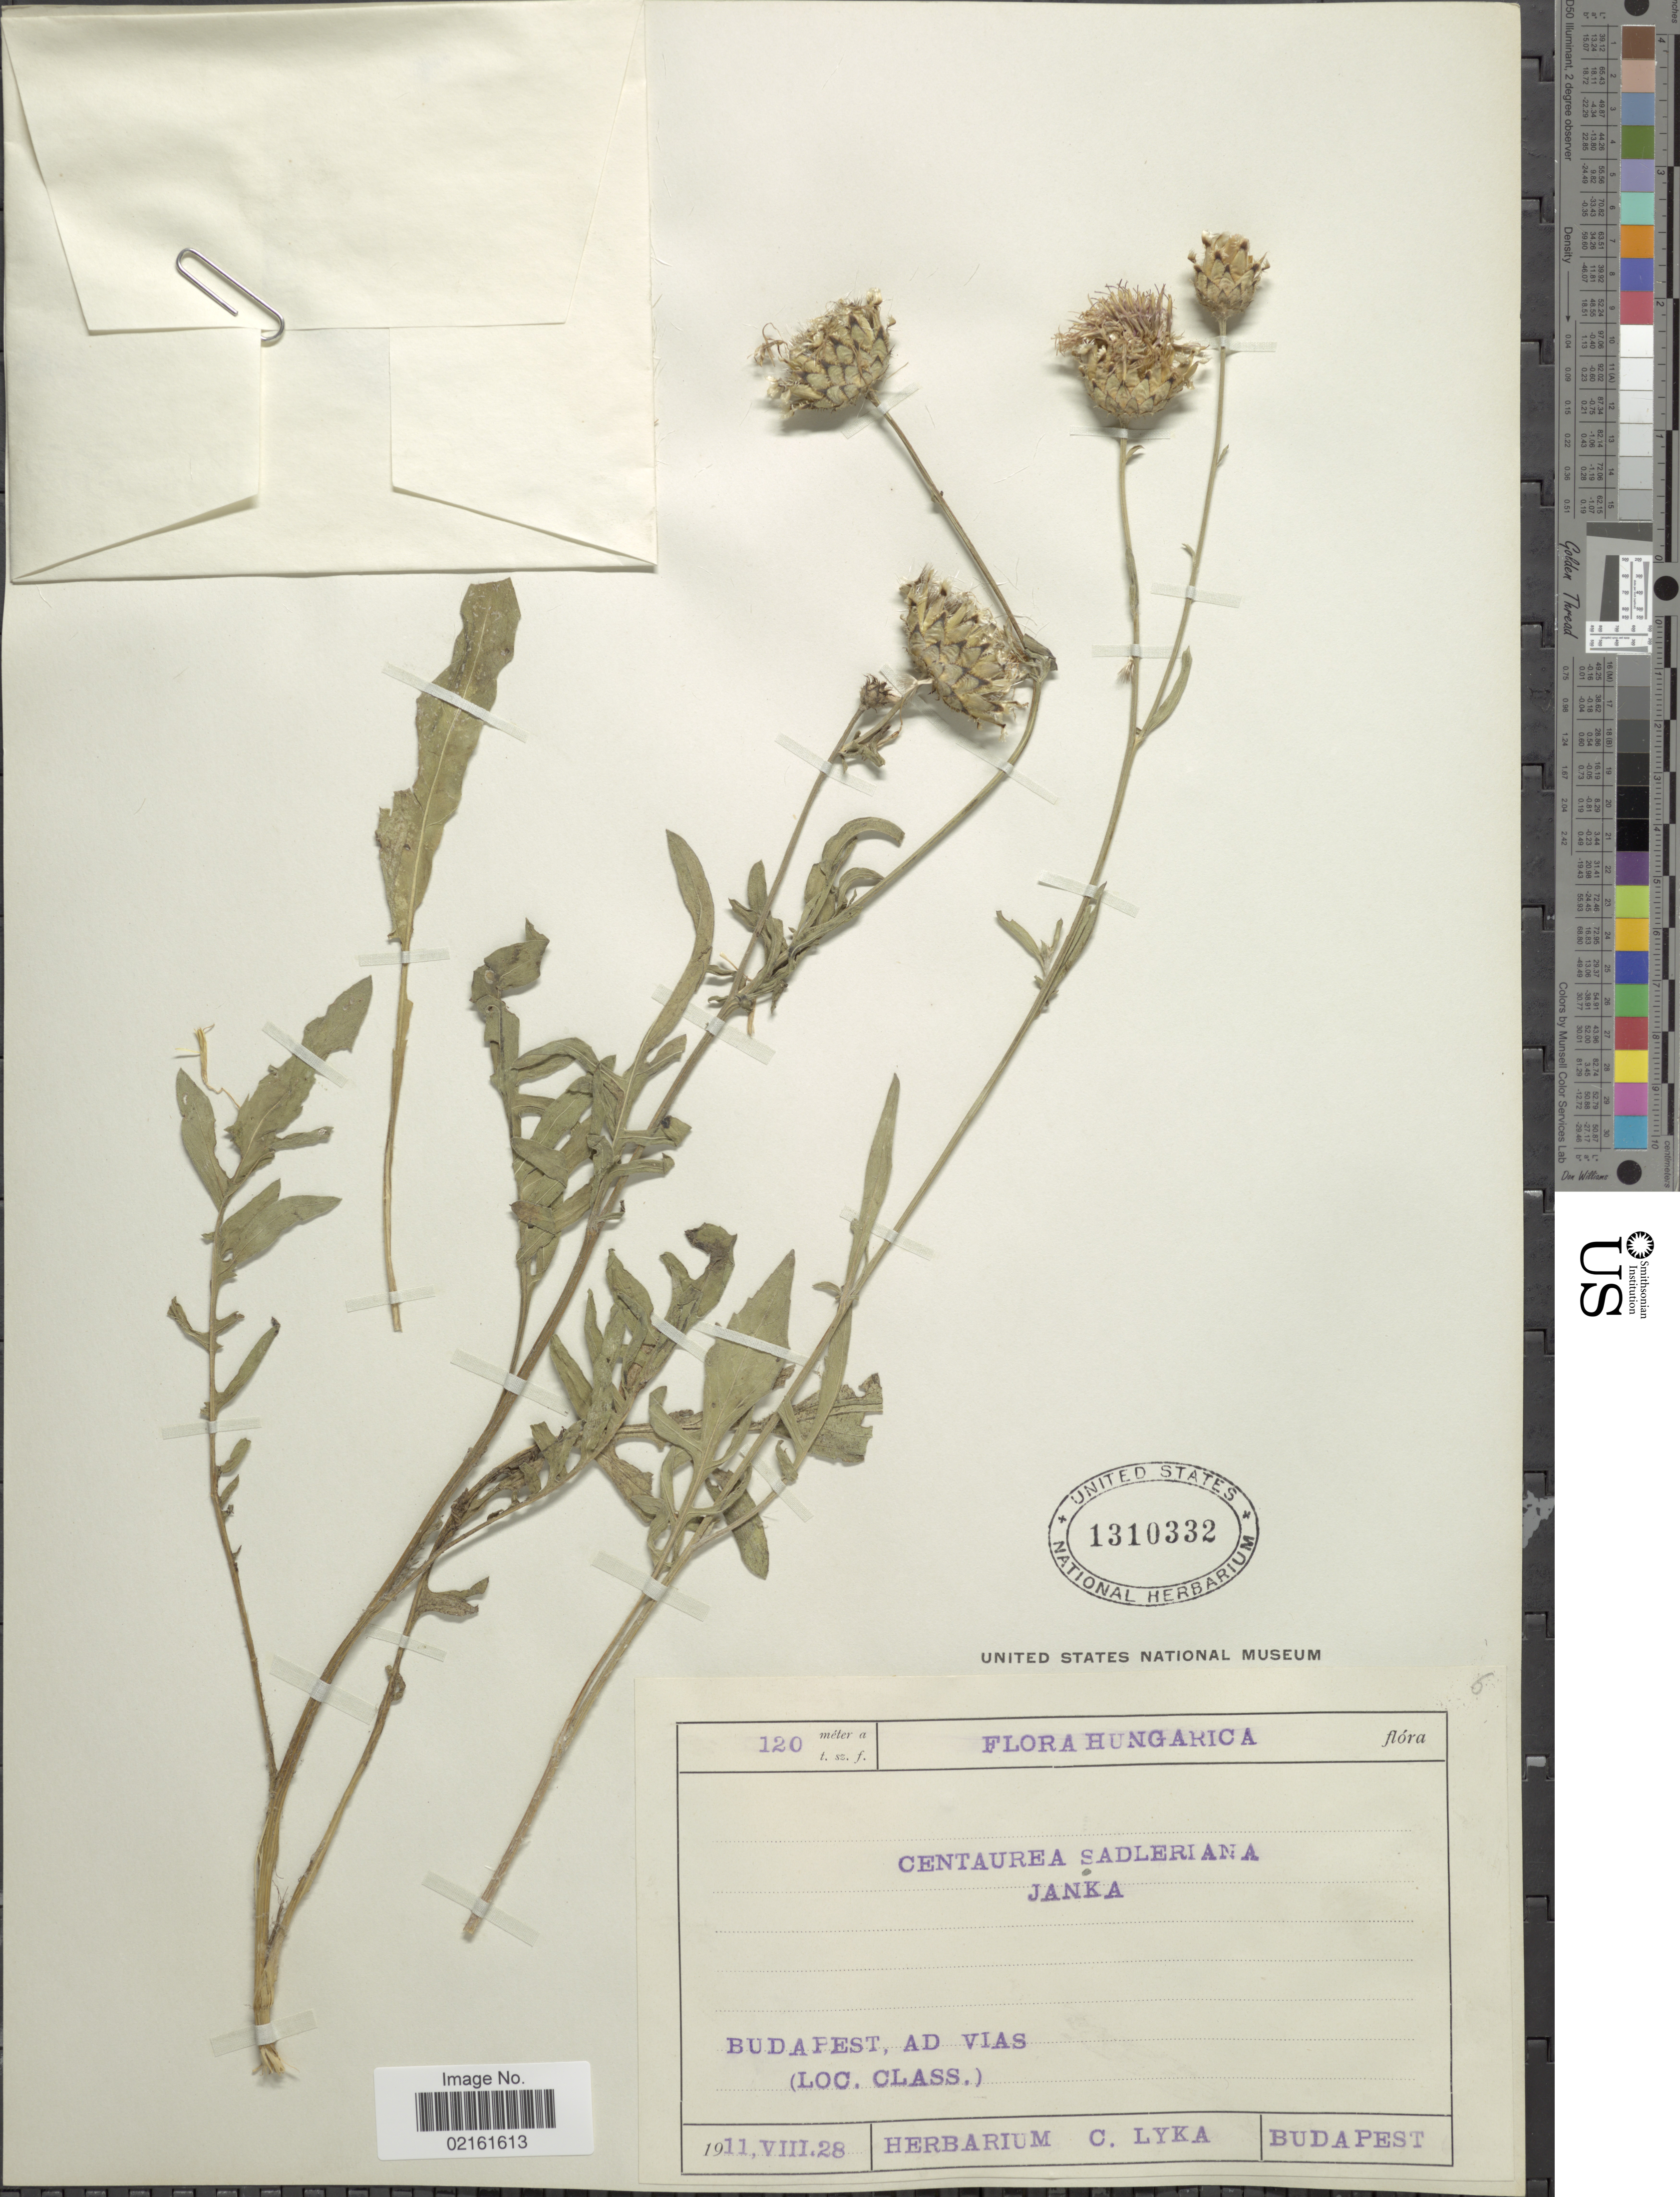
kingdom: Plantae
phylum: Tracheophyta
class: Magnoliopsida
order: Asterales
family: Asteraceae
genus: Centaurea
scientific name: Centaurea scabiosa subsp. sadleriana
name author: (Janka) Asch. & Graebn.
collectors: ex herb. C. Lyka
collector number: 6?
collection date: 1911-08-28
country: Hungary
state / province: Budapest, Capital District of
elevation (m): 120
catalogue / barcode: US 1310332